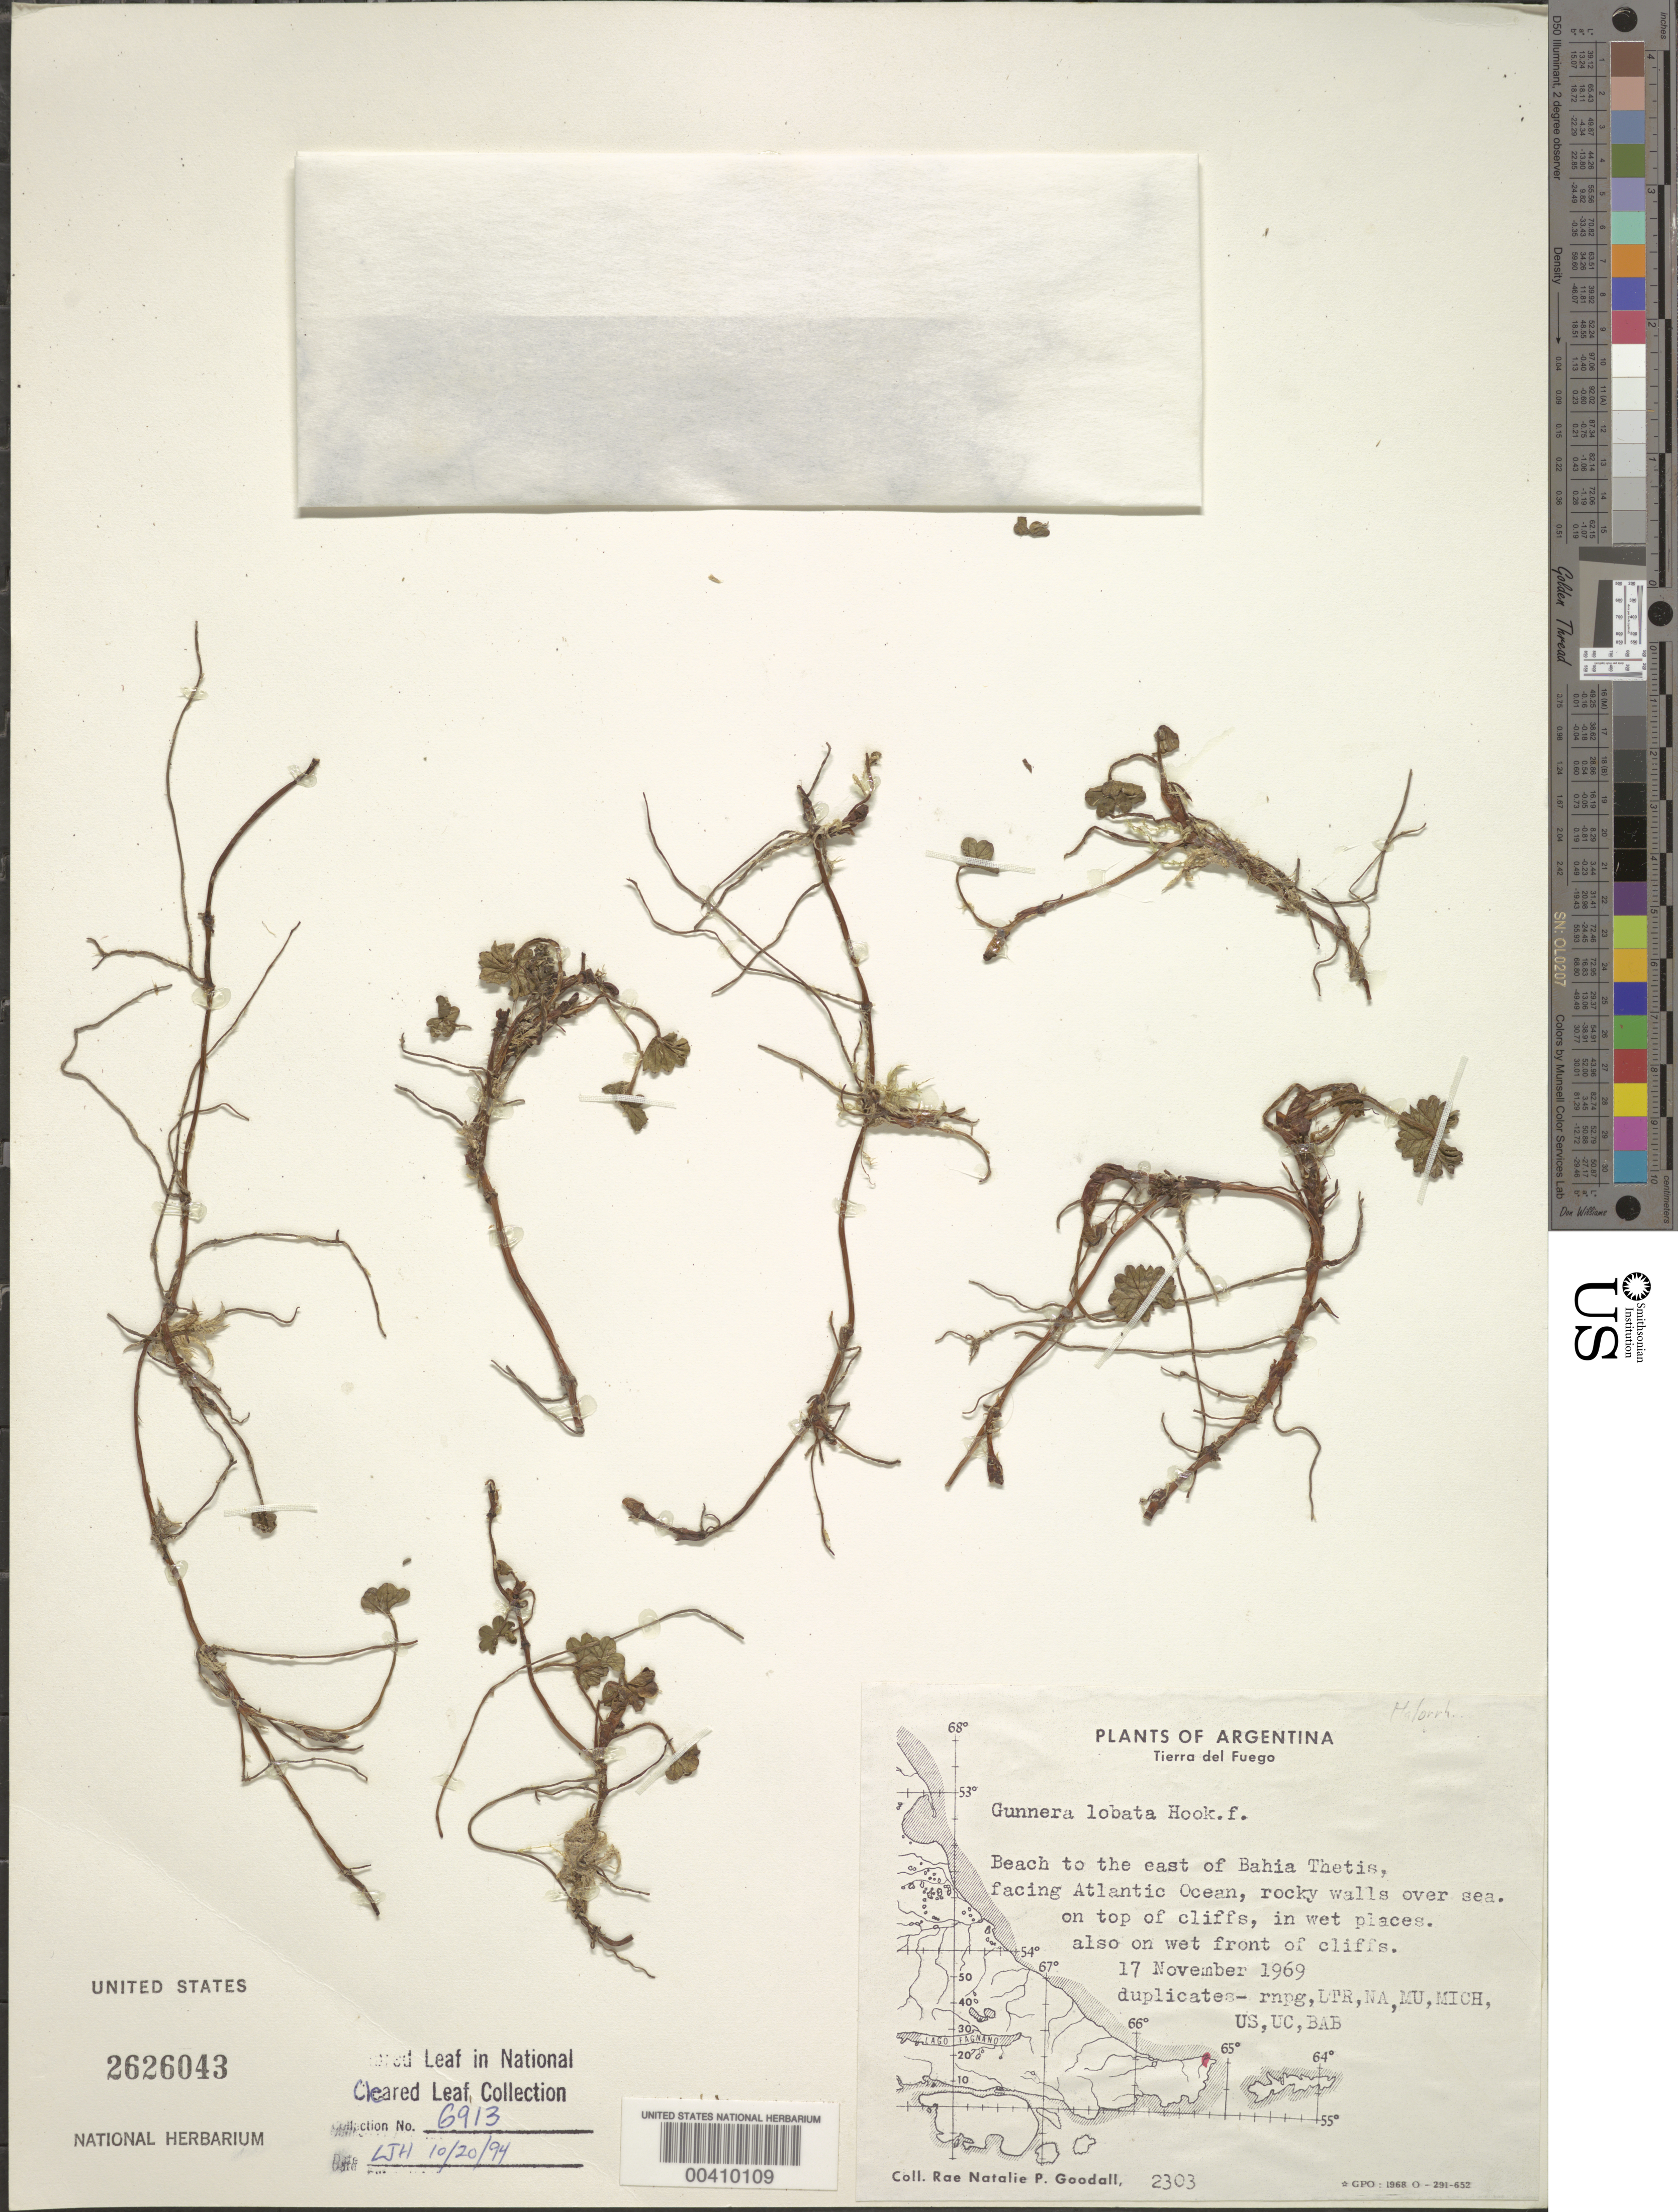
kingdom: Plantae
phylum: Tracheophyta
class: Magnoliopsida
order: Gunnerales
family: Gunneraceae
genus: Gunnera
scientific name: Gunnera lobata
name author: Hook. f.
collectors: R. Goodall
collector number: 2303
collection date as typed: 17 Nov 1969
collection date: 1969-11-17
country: Argentina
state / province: Tierra del Fuego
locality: Beach to the E of Bahia Thetis, facing Atlantic Ocean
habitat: Rocky walls over sea. On top of cliffs, in wet places. Also on wet front of cliffs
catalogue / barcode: US 2626043